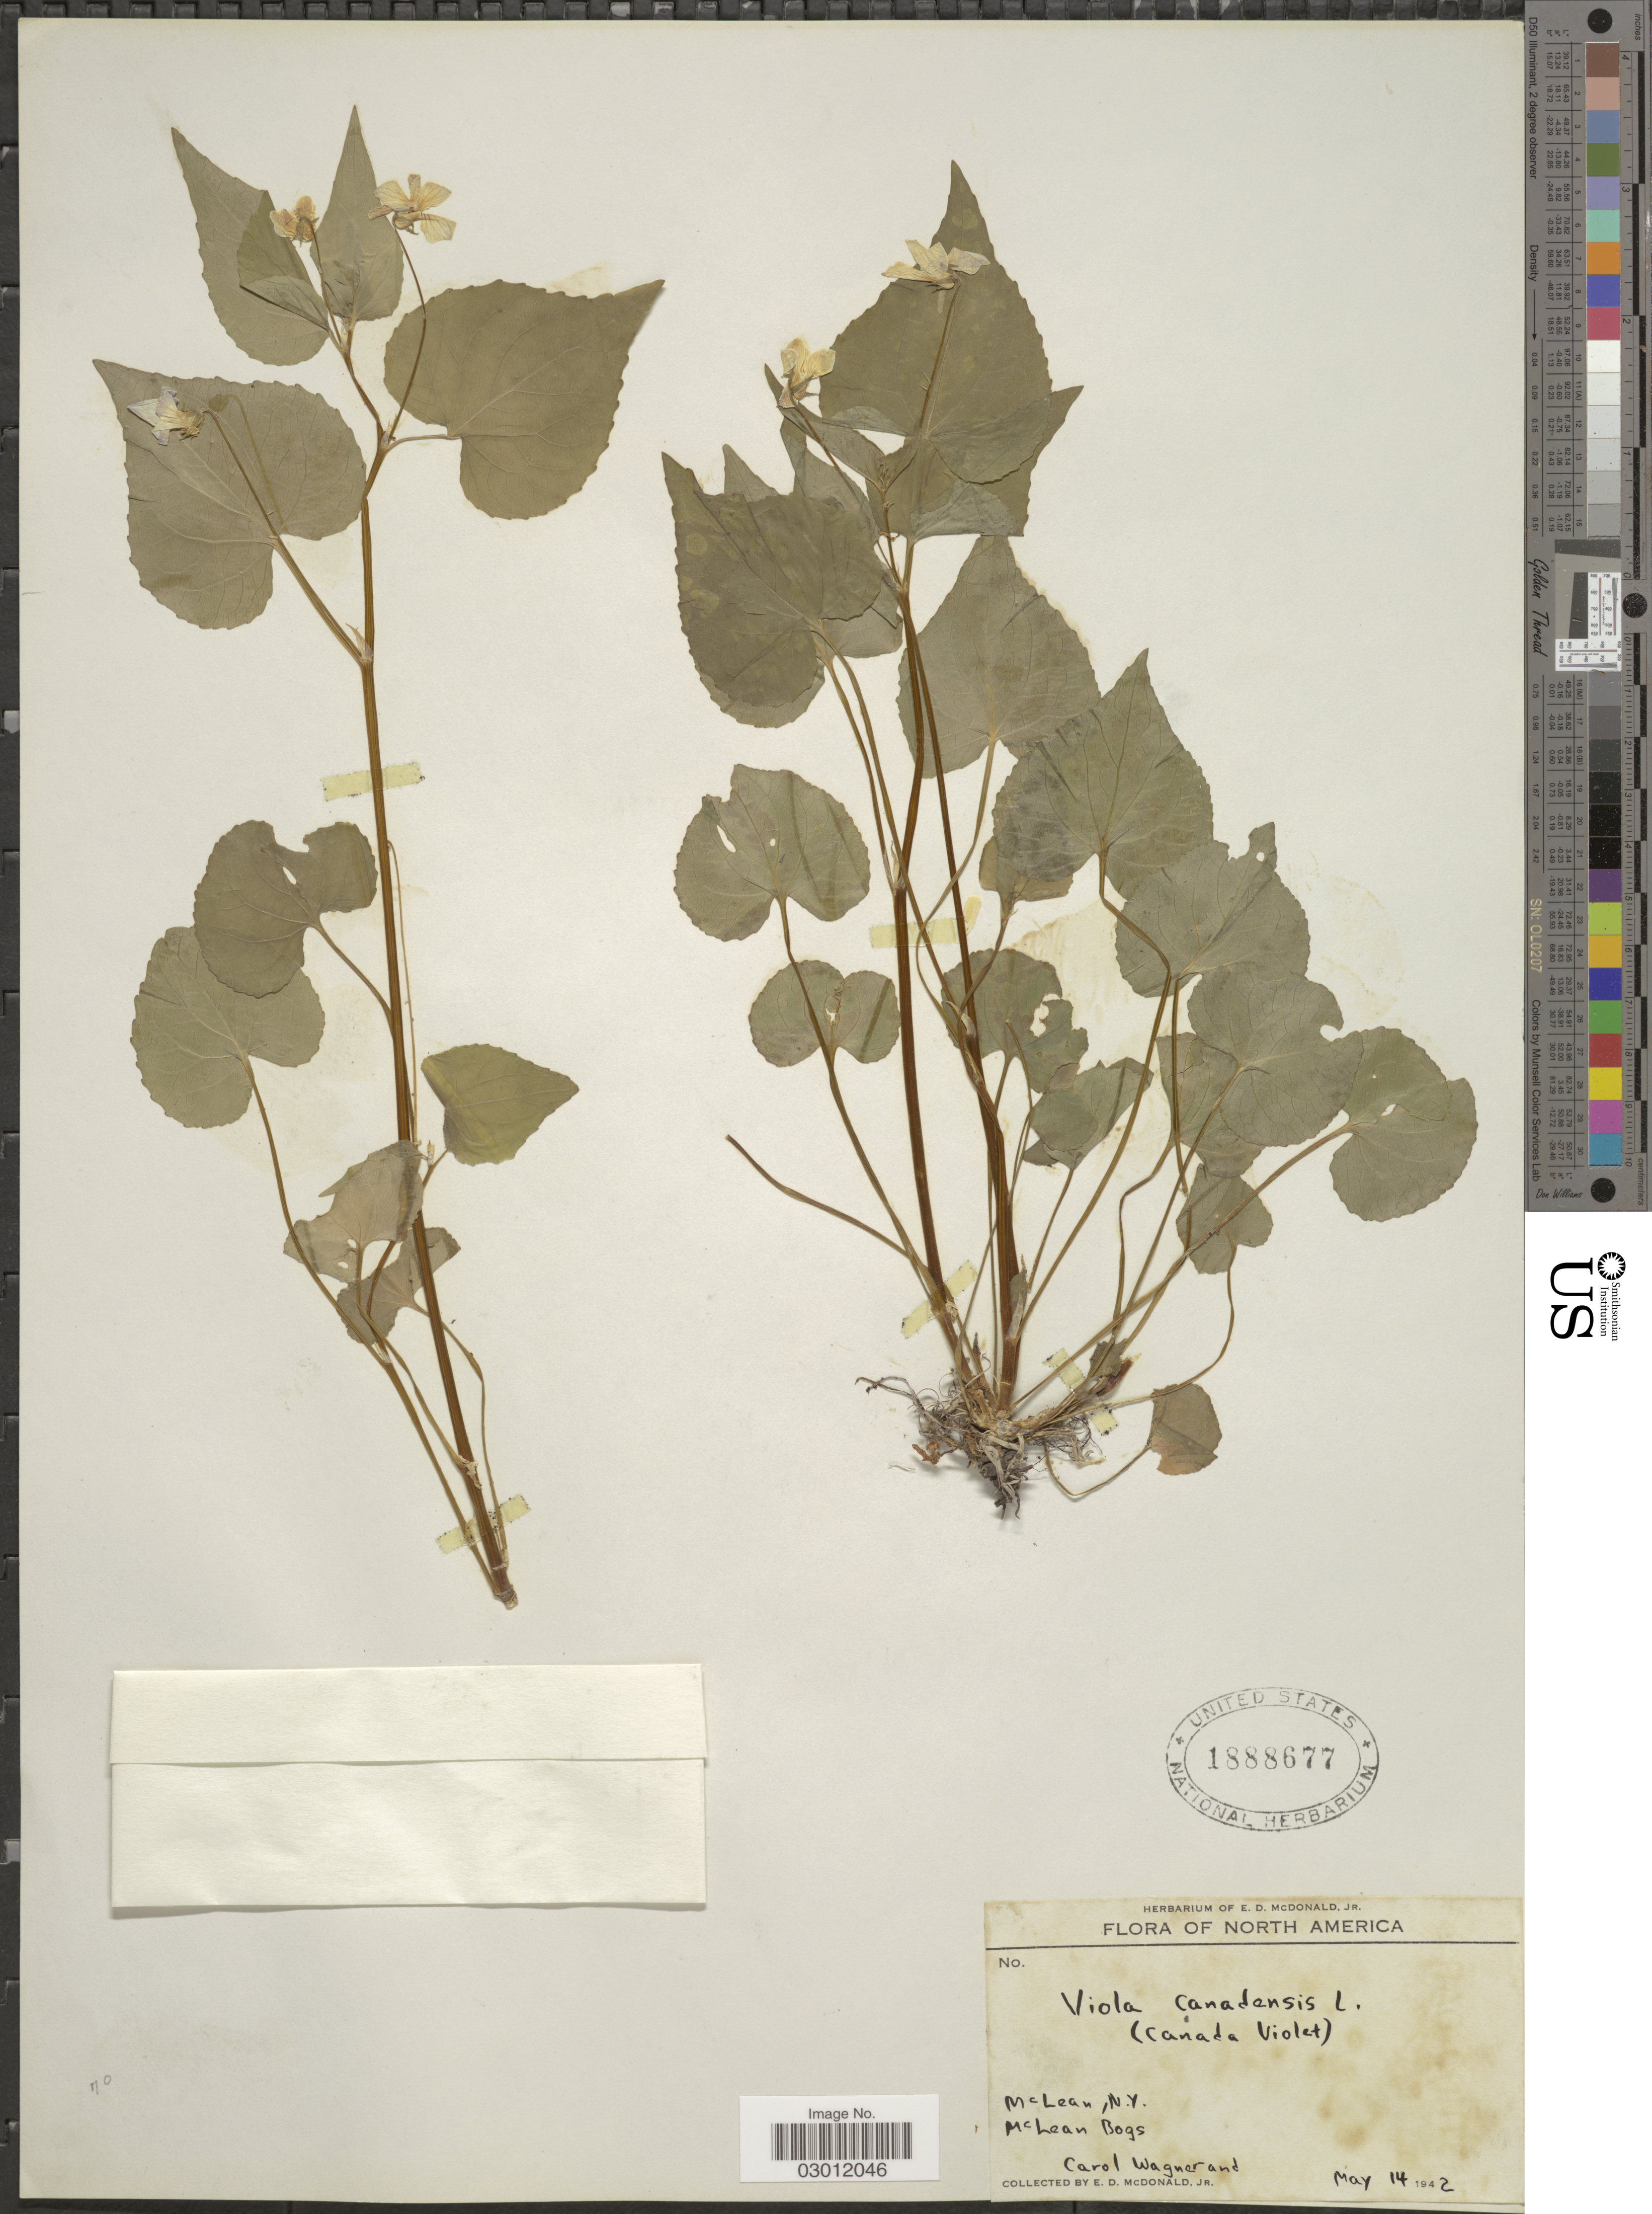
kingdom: Plantae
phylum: Tracheophyta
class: Magnoliopsida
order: Malpighiales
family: Violaceae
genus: Viola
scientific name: Viola canadensis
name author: L.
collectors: C. Wagner & E. D. McDonald Jr.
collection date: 1942-05-14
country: United States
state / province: New York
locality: McLean, N.Y. McLean Bogs.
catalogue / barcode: US 1888677